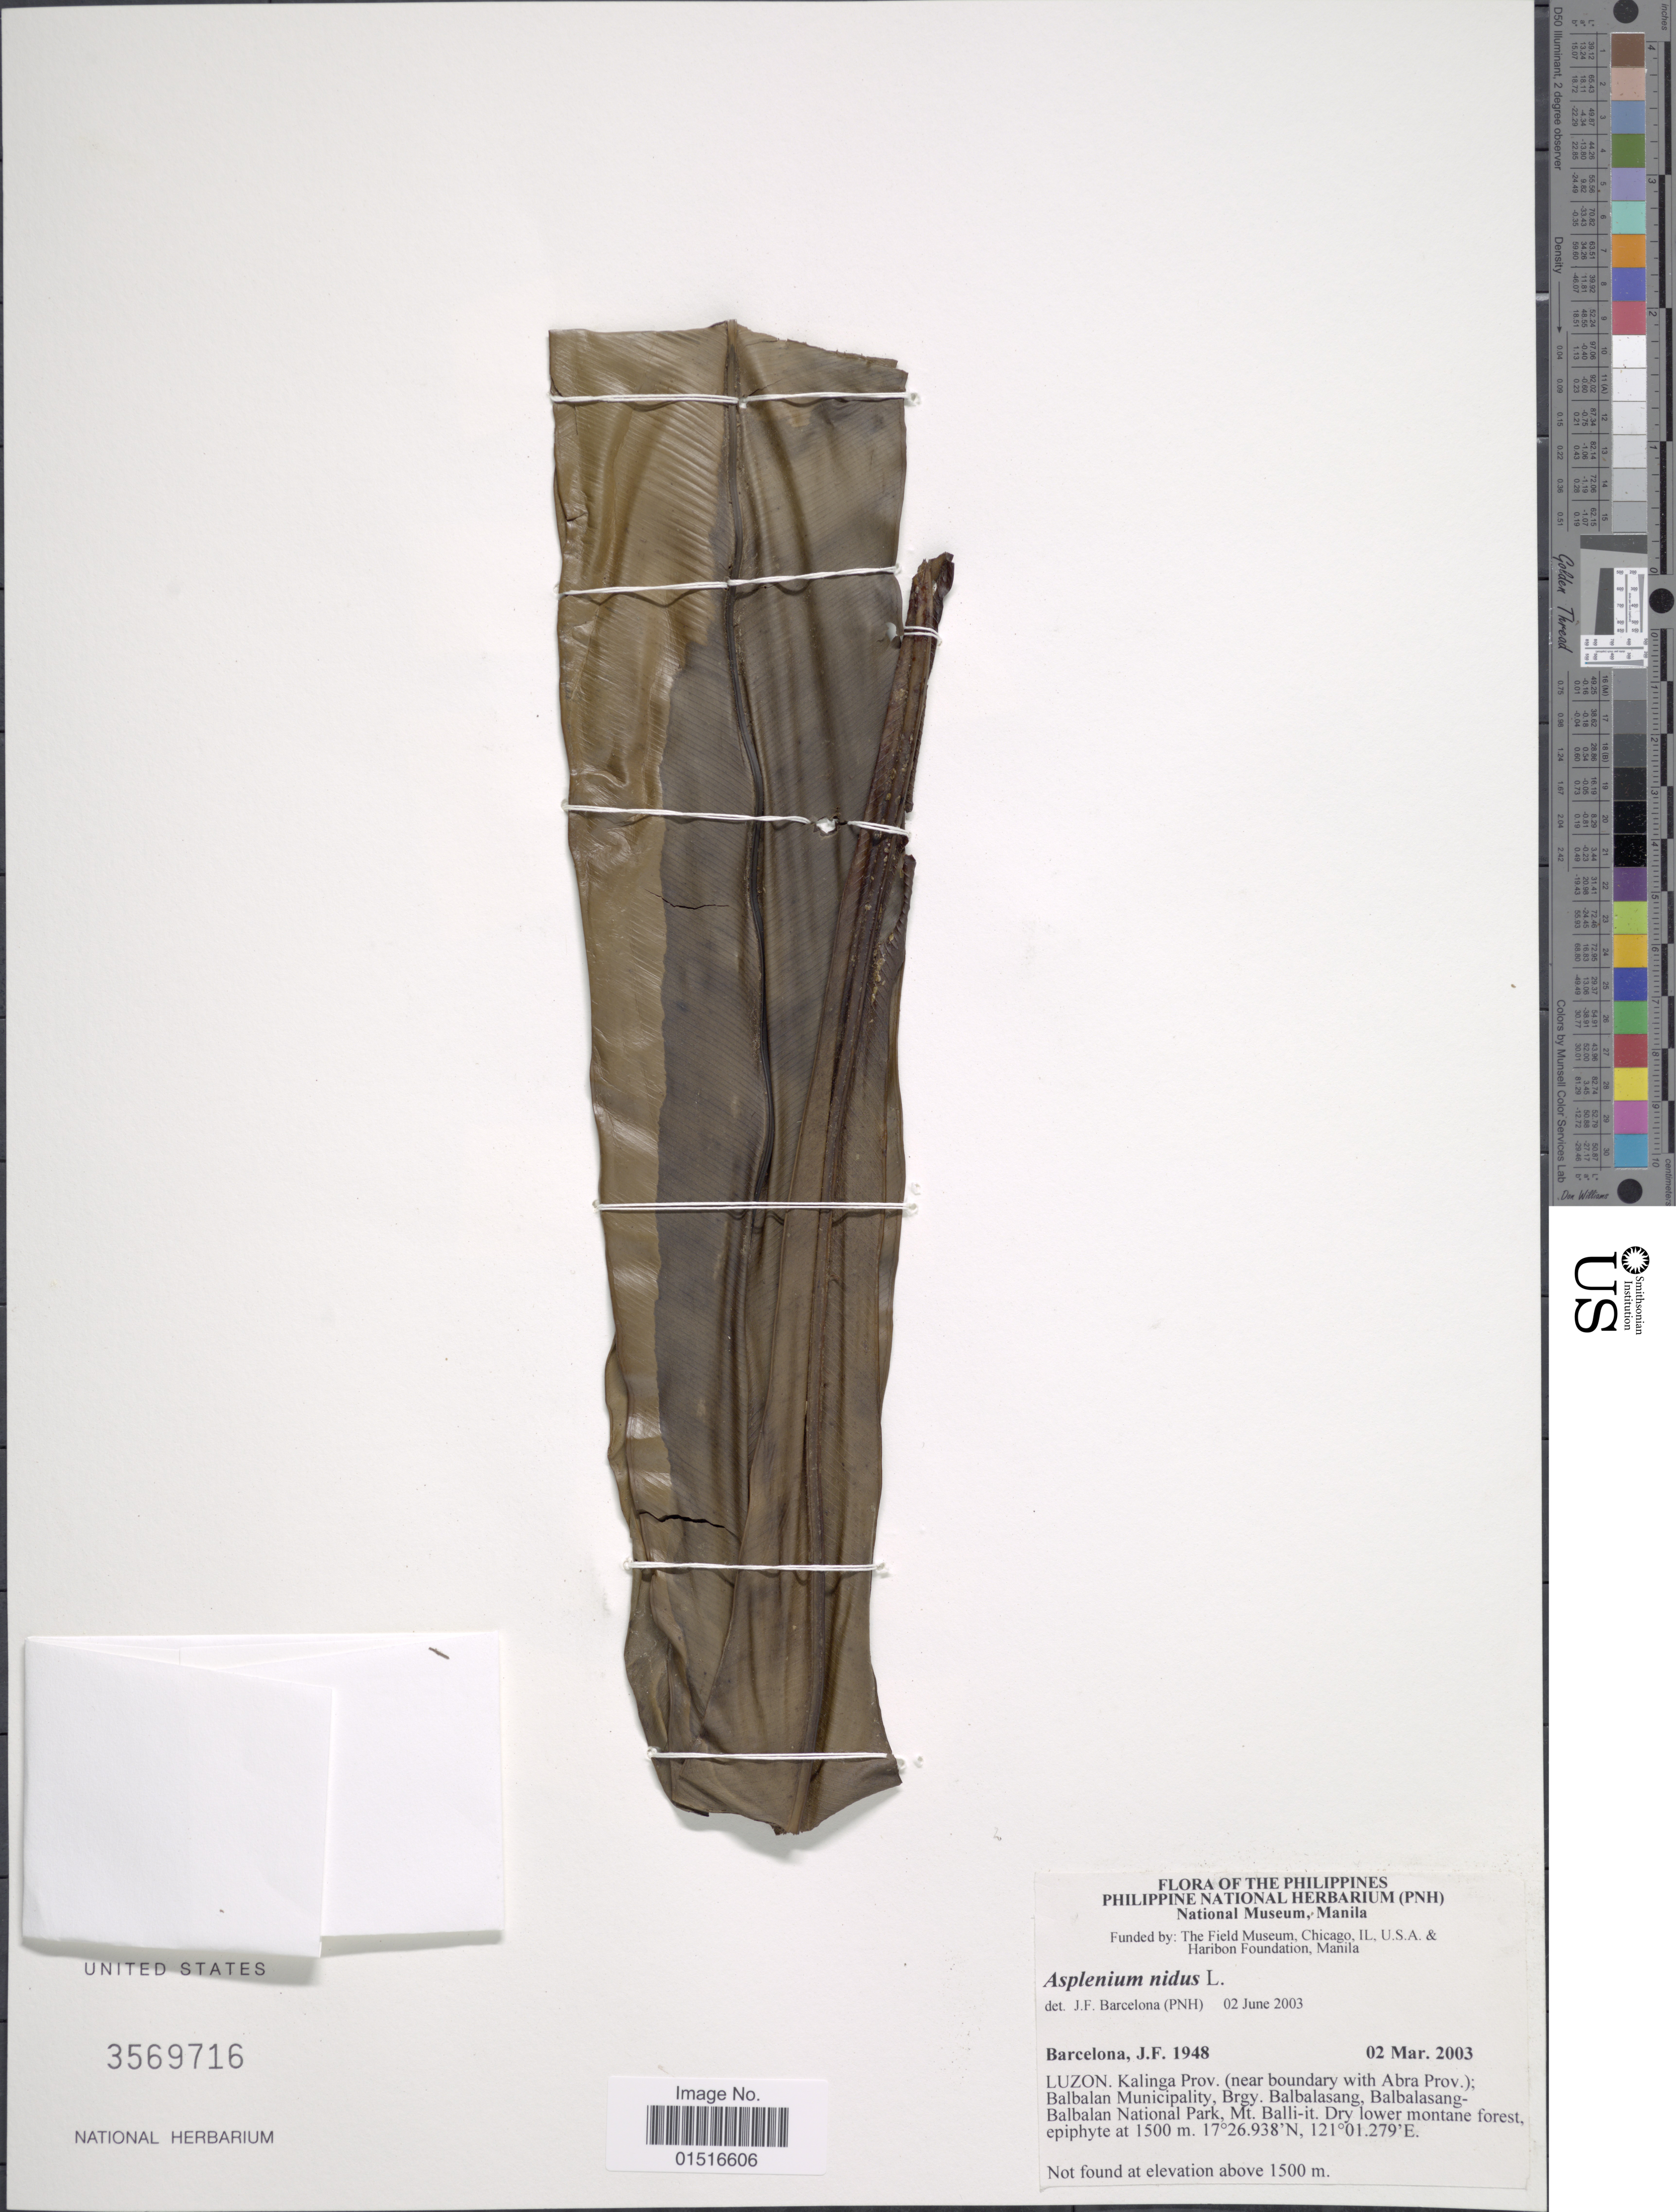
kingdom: Plantae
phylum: Tracheophyta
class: Polypodiopsida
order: Polypodiales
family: Aspleniaceae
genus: Asplenium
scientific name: Asplenium nidus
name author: L.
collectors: J. F. Barcelona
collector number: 1948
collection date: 2003-03-02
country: Philippines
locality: Luzon, Kalinga Prov. (near boundary with Abra Prov.); Balbalan Municipality, Brgy. Balbalasang, Balbalasang-Balbalan National Park, Mt. Balli-it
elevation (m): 1500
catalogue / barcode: US 3569716